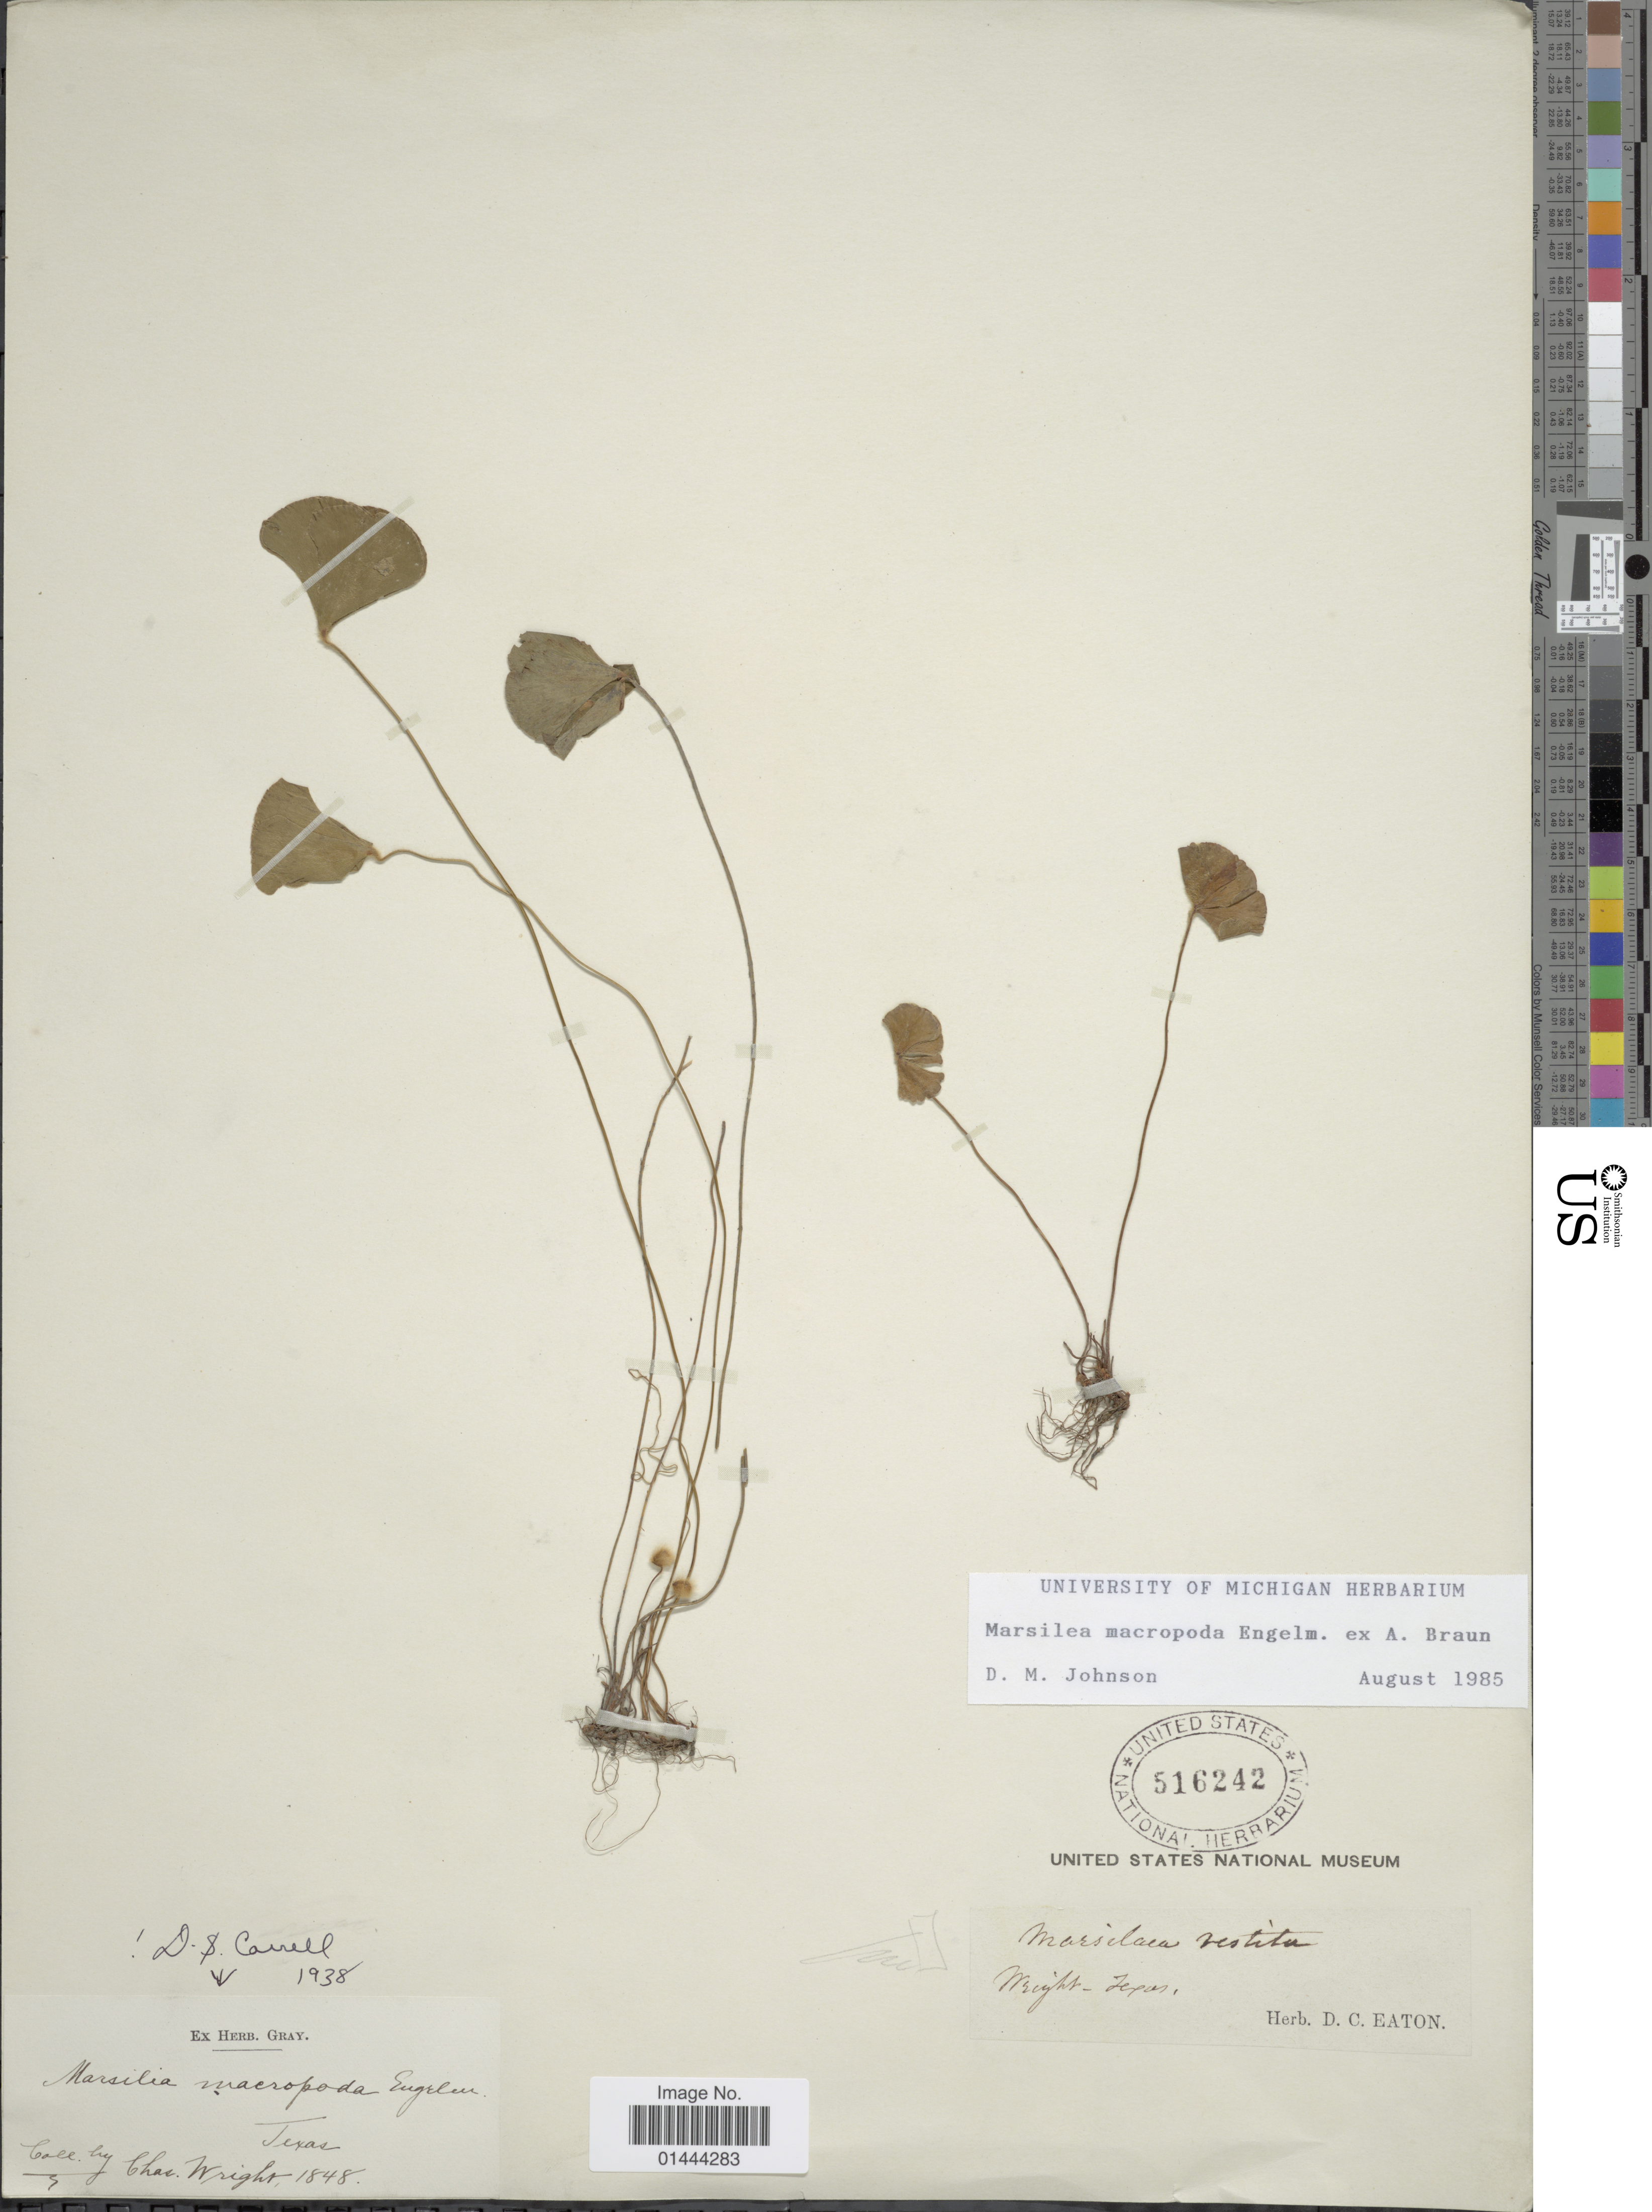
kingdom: Plantae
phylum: Tracheophyta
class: Polypodiopsida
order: Salviniales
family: Marsileaceae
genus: Marsilea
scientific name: Marsilea macropoda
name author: Engelm. ex A. Braun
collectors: C. H. Wright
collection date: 1848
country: United States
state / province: Texas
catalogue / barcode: US 516242